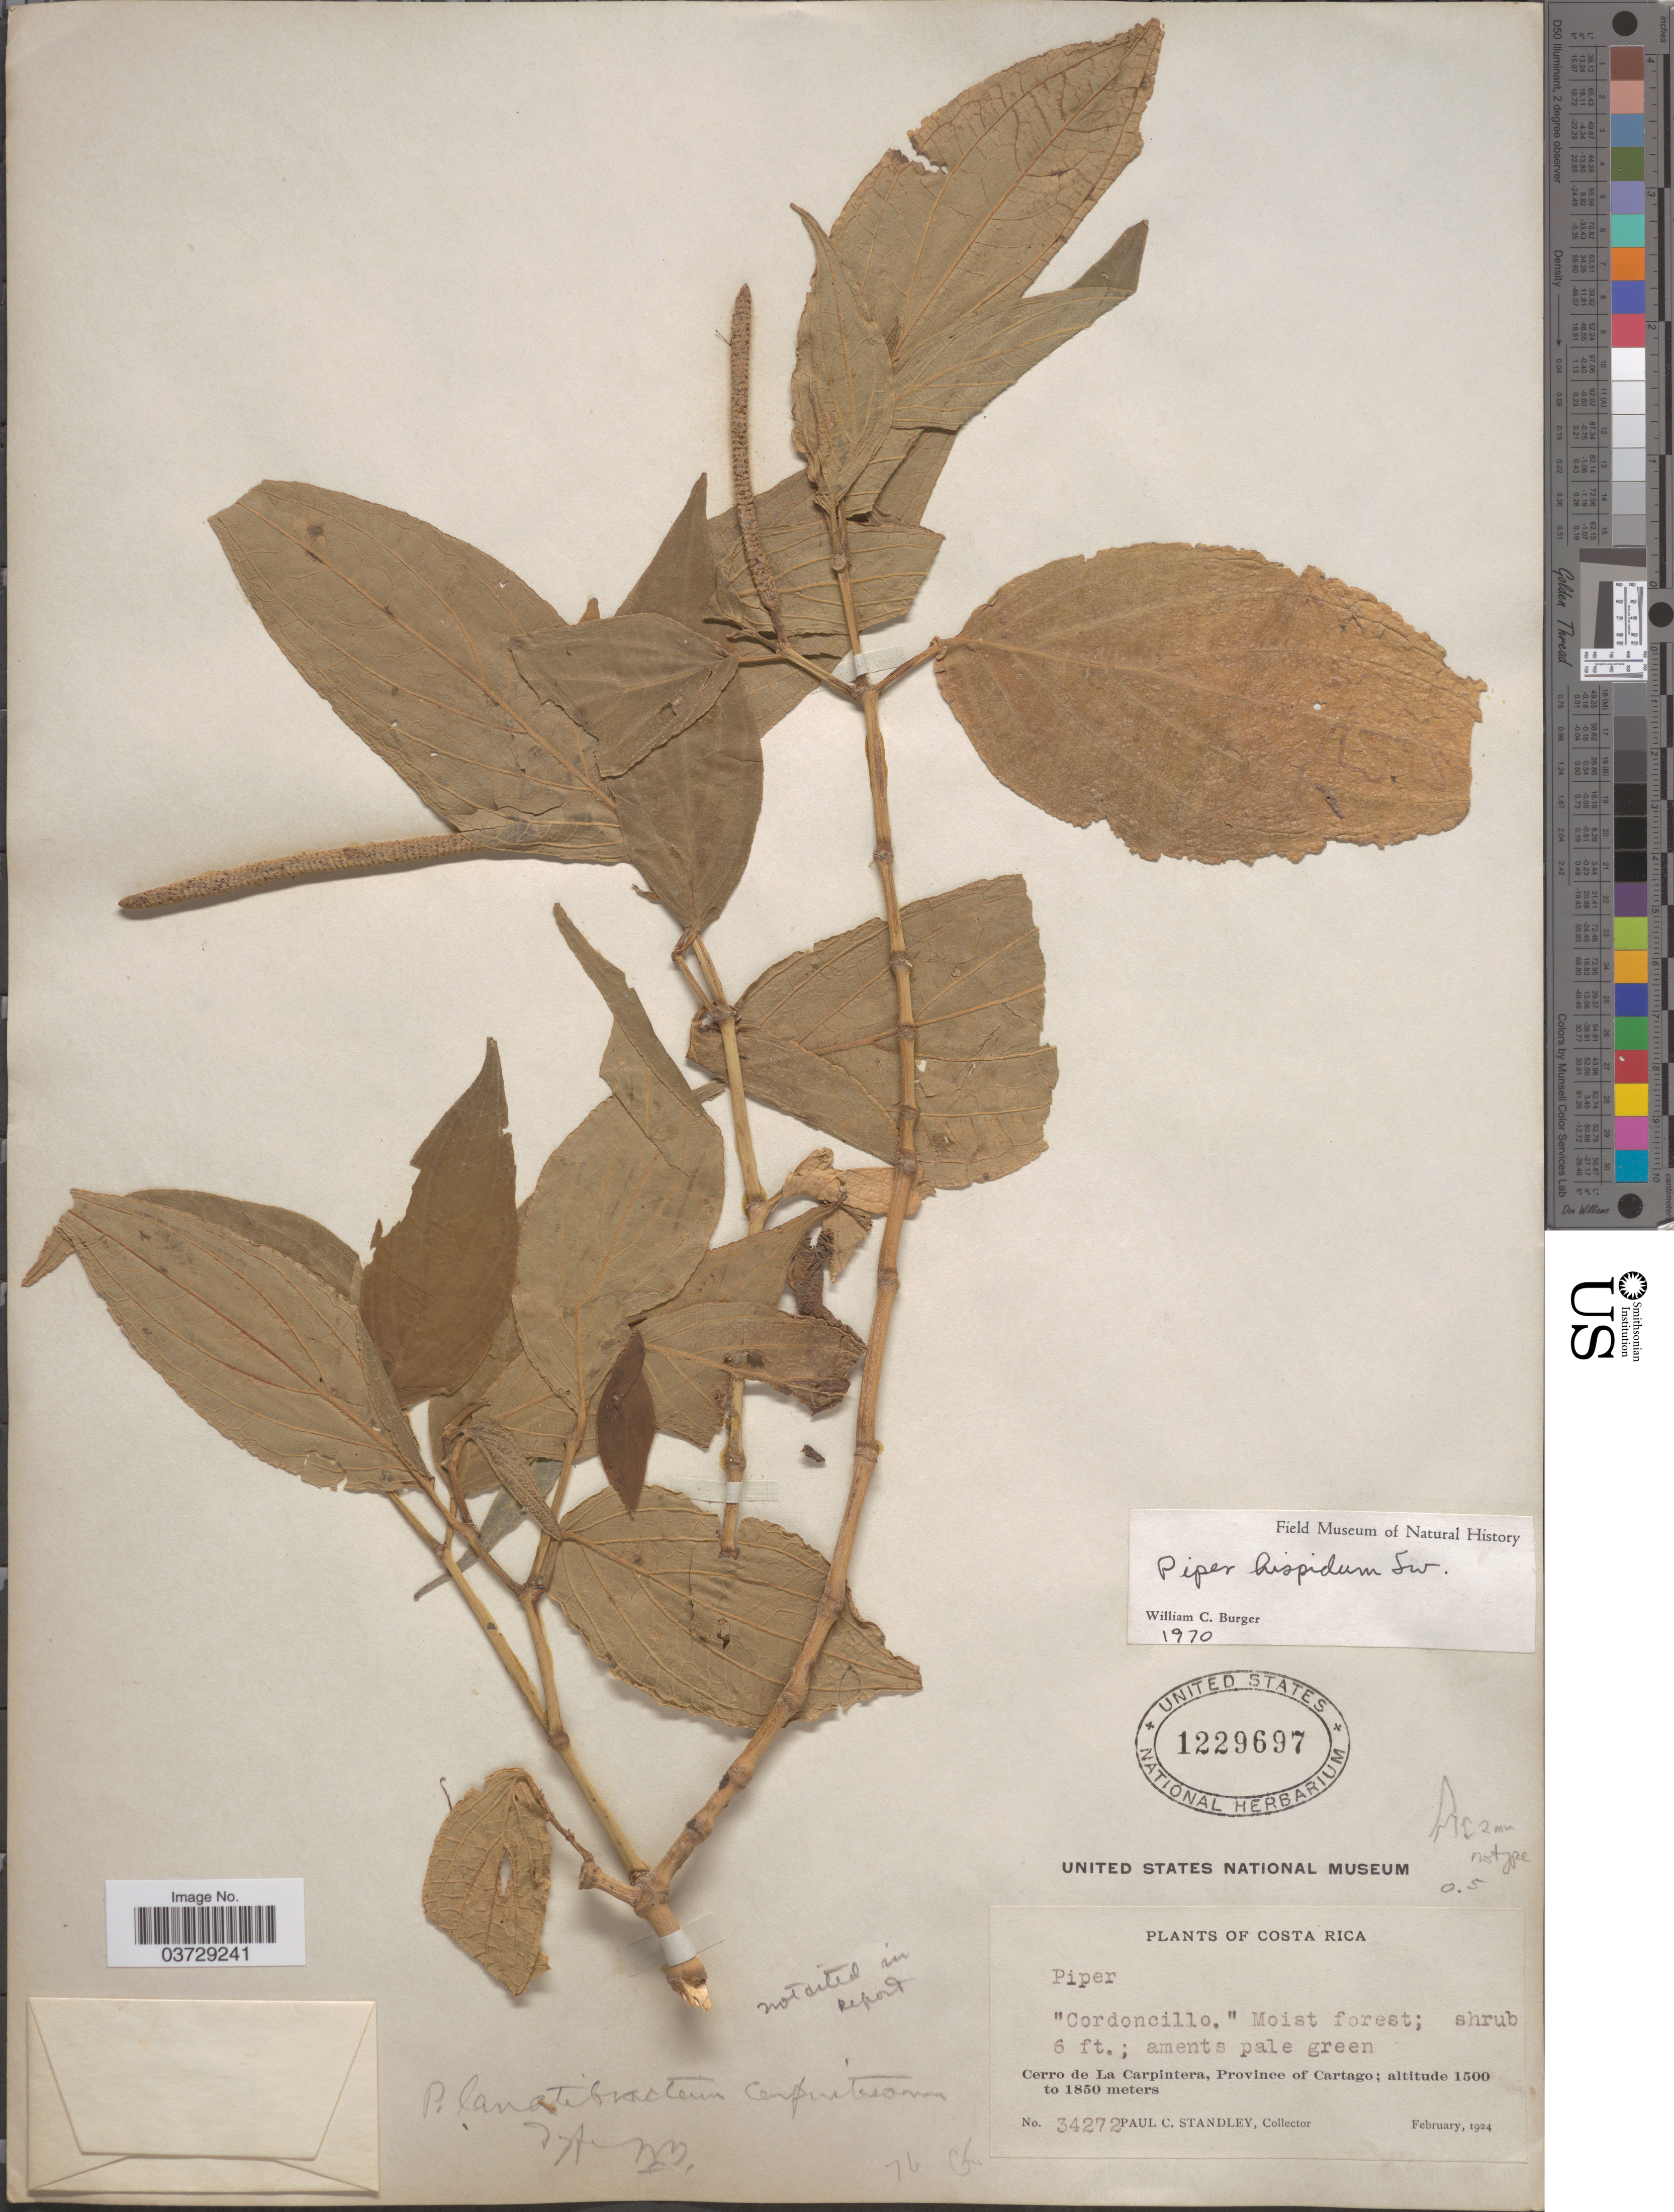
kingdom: Plantae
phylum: Tracheophyta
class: Magnoliopsida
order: Piperales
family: Piperaceae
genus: Piper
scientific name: Piper hispidum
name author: Sw.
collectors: P. C. Standley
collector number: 34272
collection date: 1924-02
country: Costa Rica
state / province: Cartago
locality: Cerro de La Carpintera.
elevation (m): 1500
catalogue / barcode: US 1229697